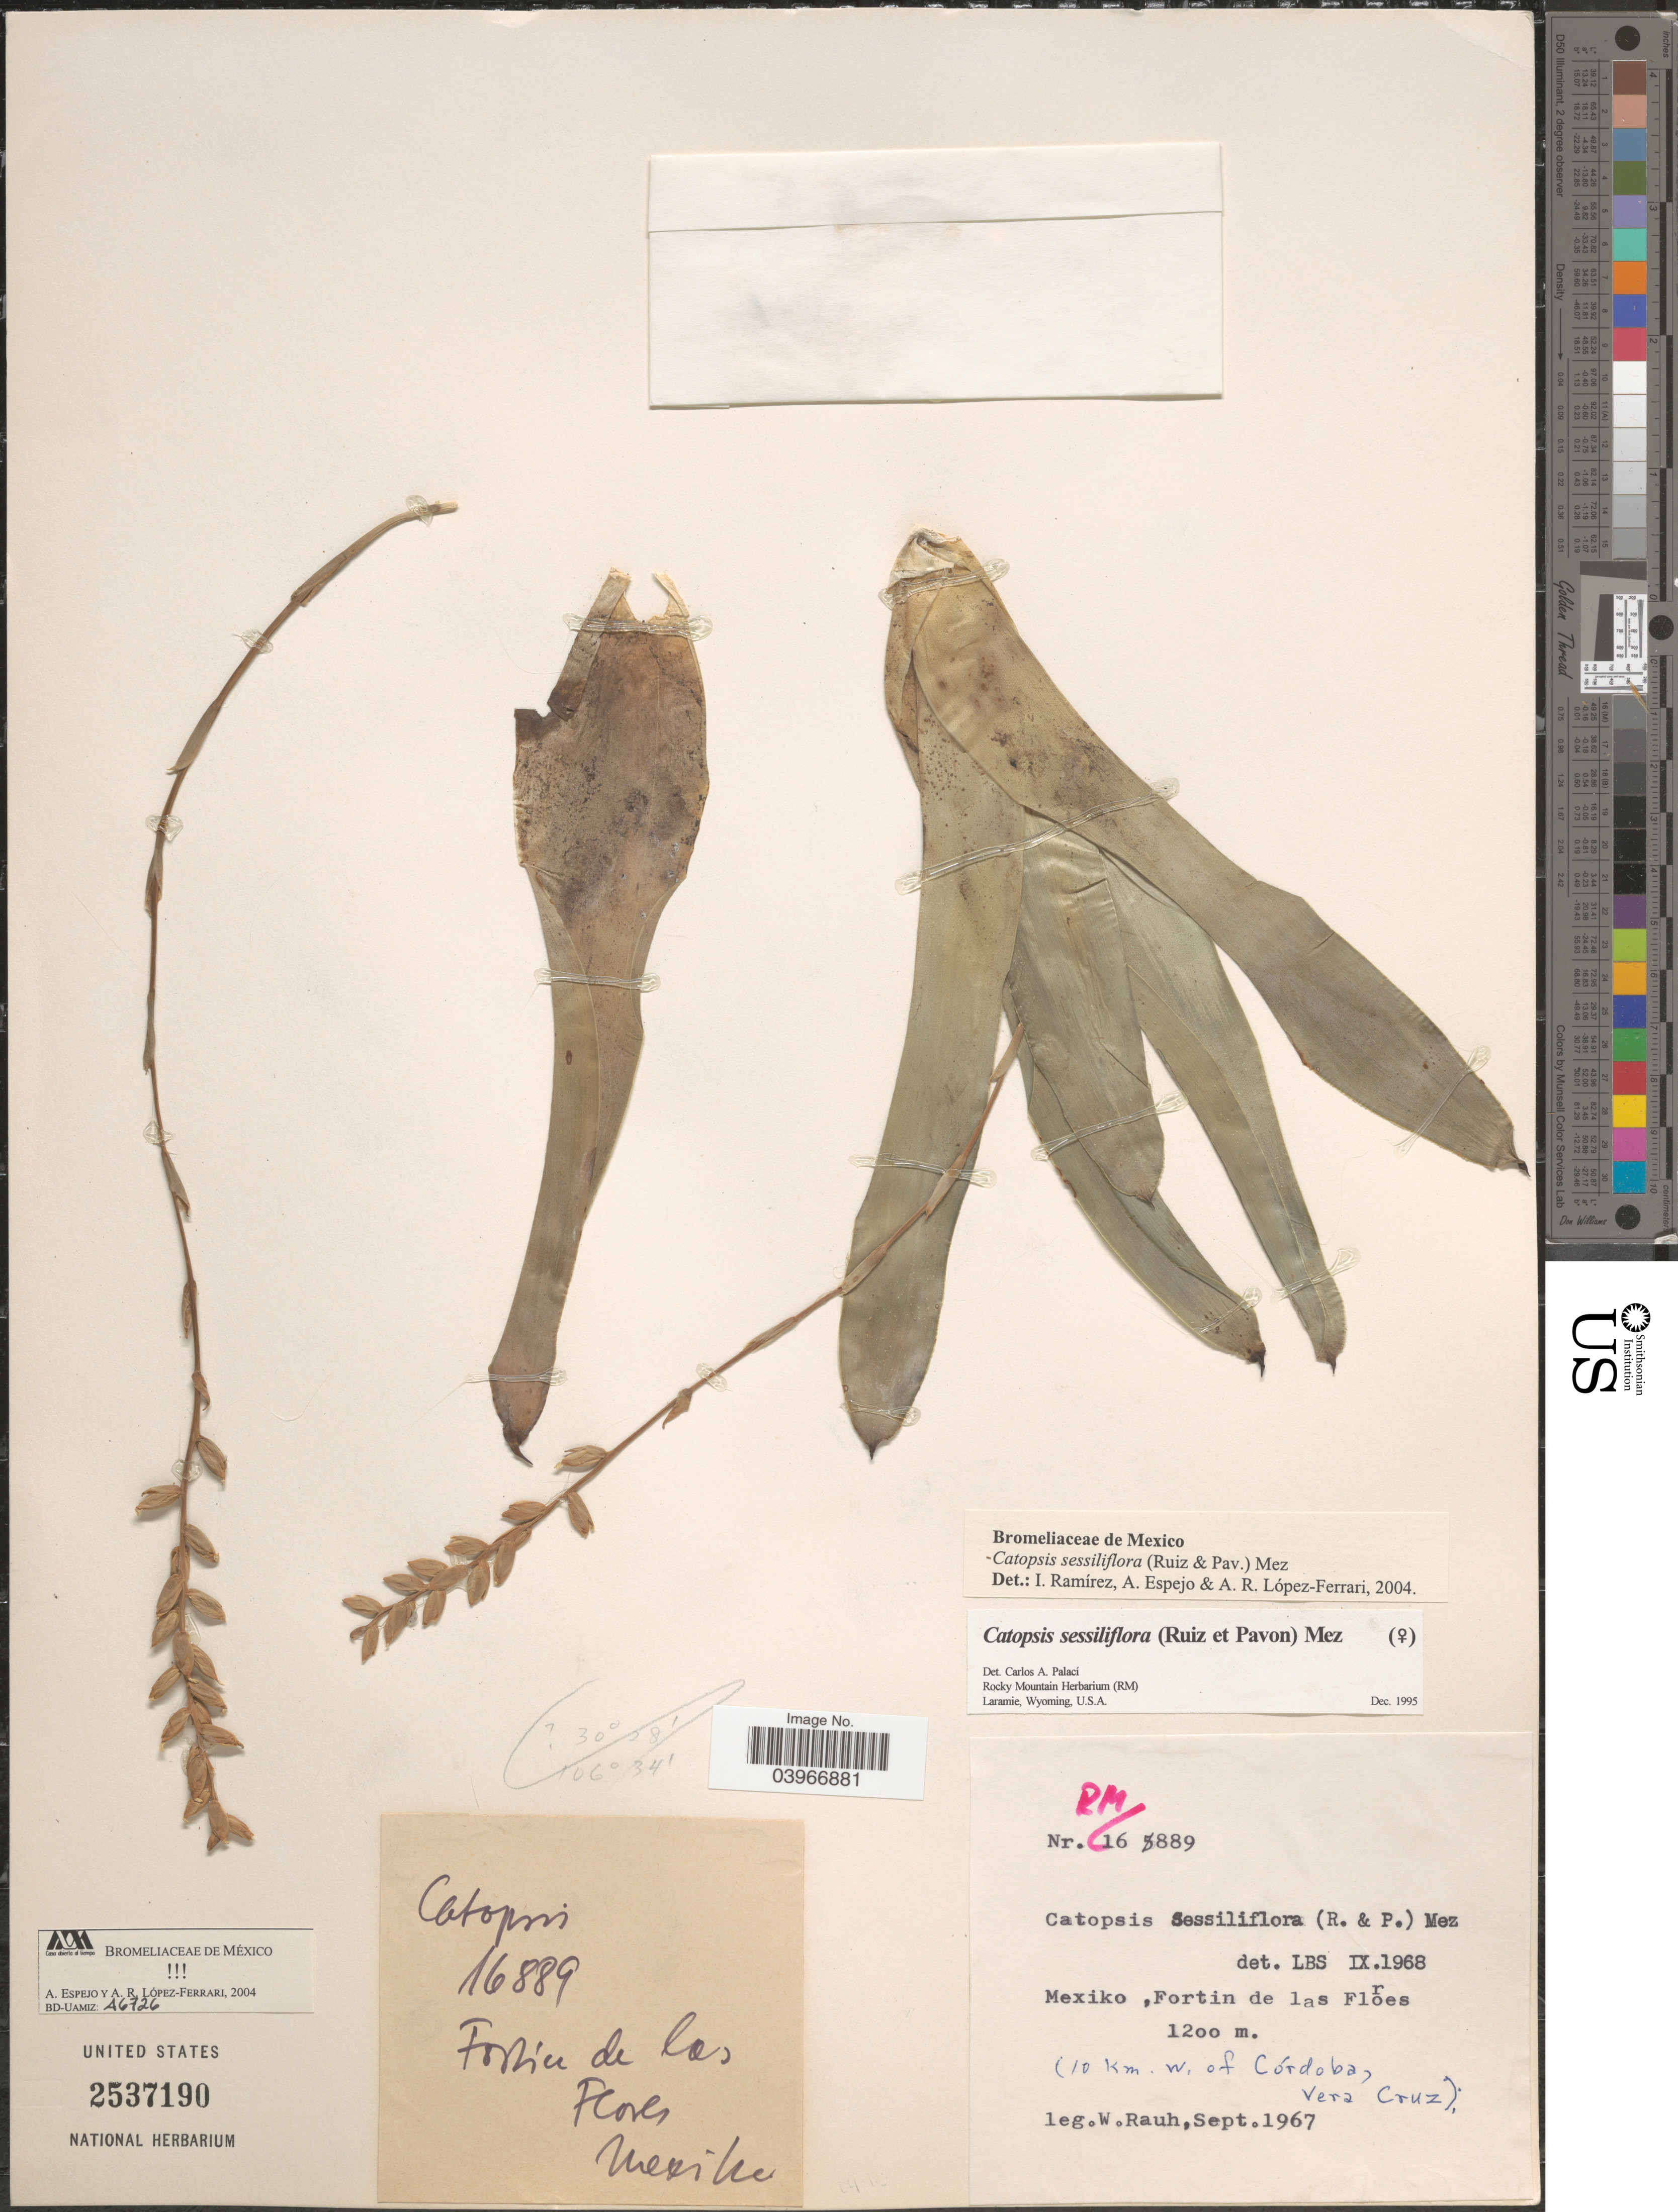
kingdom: Plantae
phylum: Tracheophyta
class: Liliopsida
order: Poales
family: Bromeliaceae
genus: Catopsis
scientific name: Catopsis sessiliflora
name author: (Ruiz & Pav.) Mez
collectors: W. Rauh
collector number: RM 16889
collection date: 1967-09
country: Mexico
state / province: Veracruz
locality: (10 Km. W. of Córdoba, Vera Cruz).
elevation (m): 1200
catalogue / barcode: US 2537190